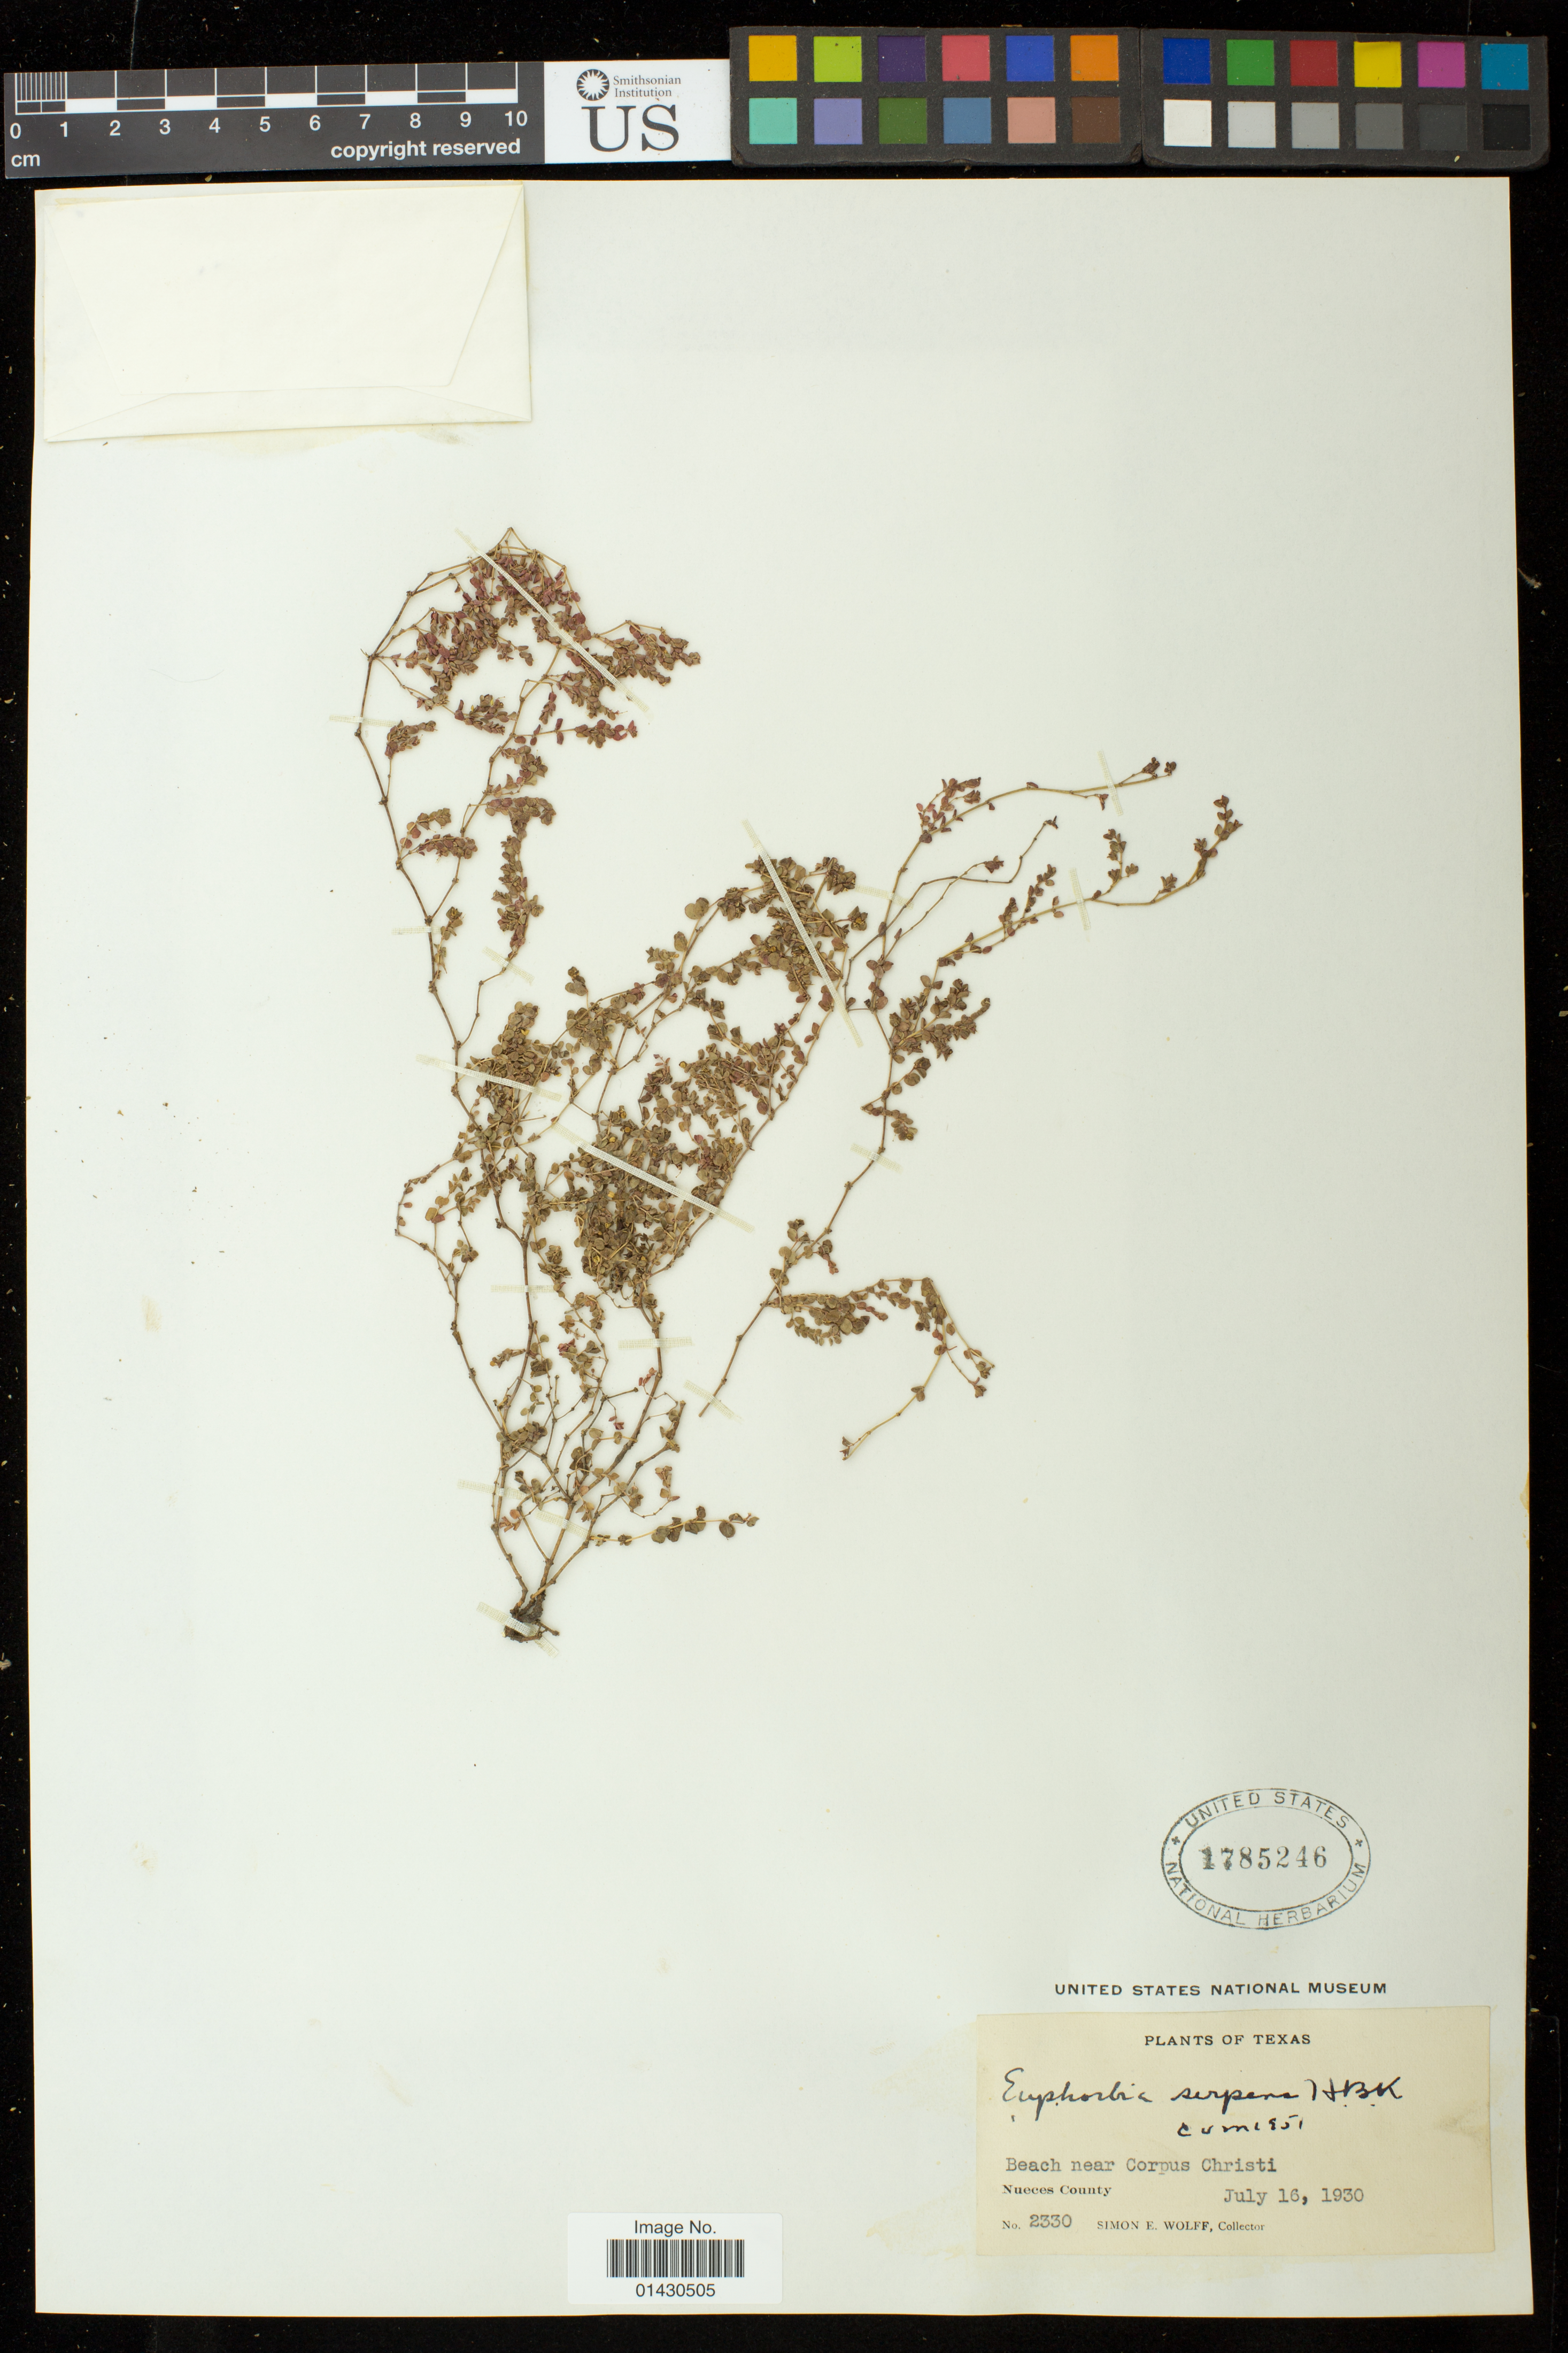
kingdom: Plantae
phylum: Tracheophyta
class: Magnoliopsida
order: Malpighiales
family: Euphorbiaceae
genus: Euphorbia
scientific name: Euphorbia serpens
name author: Kunth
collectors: S. E. Wolff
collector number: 2330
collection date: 1930-07-16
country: United States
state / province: Texas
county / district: Nueces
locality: Beach near Corpus Christi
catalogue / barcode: US 1785246